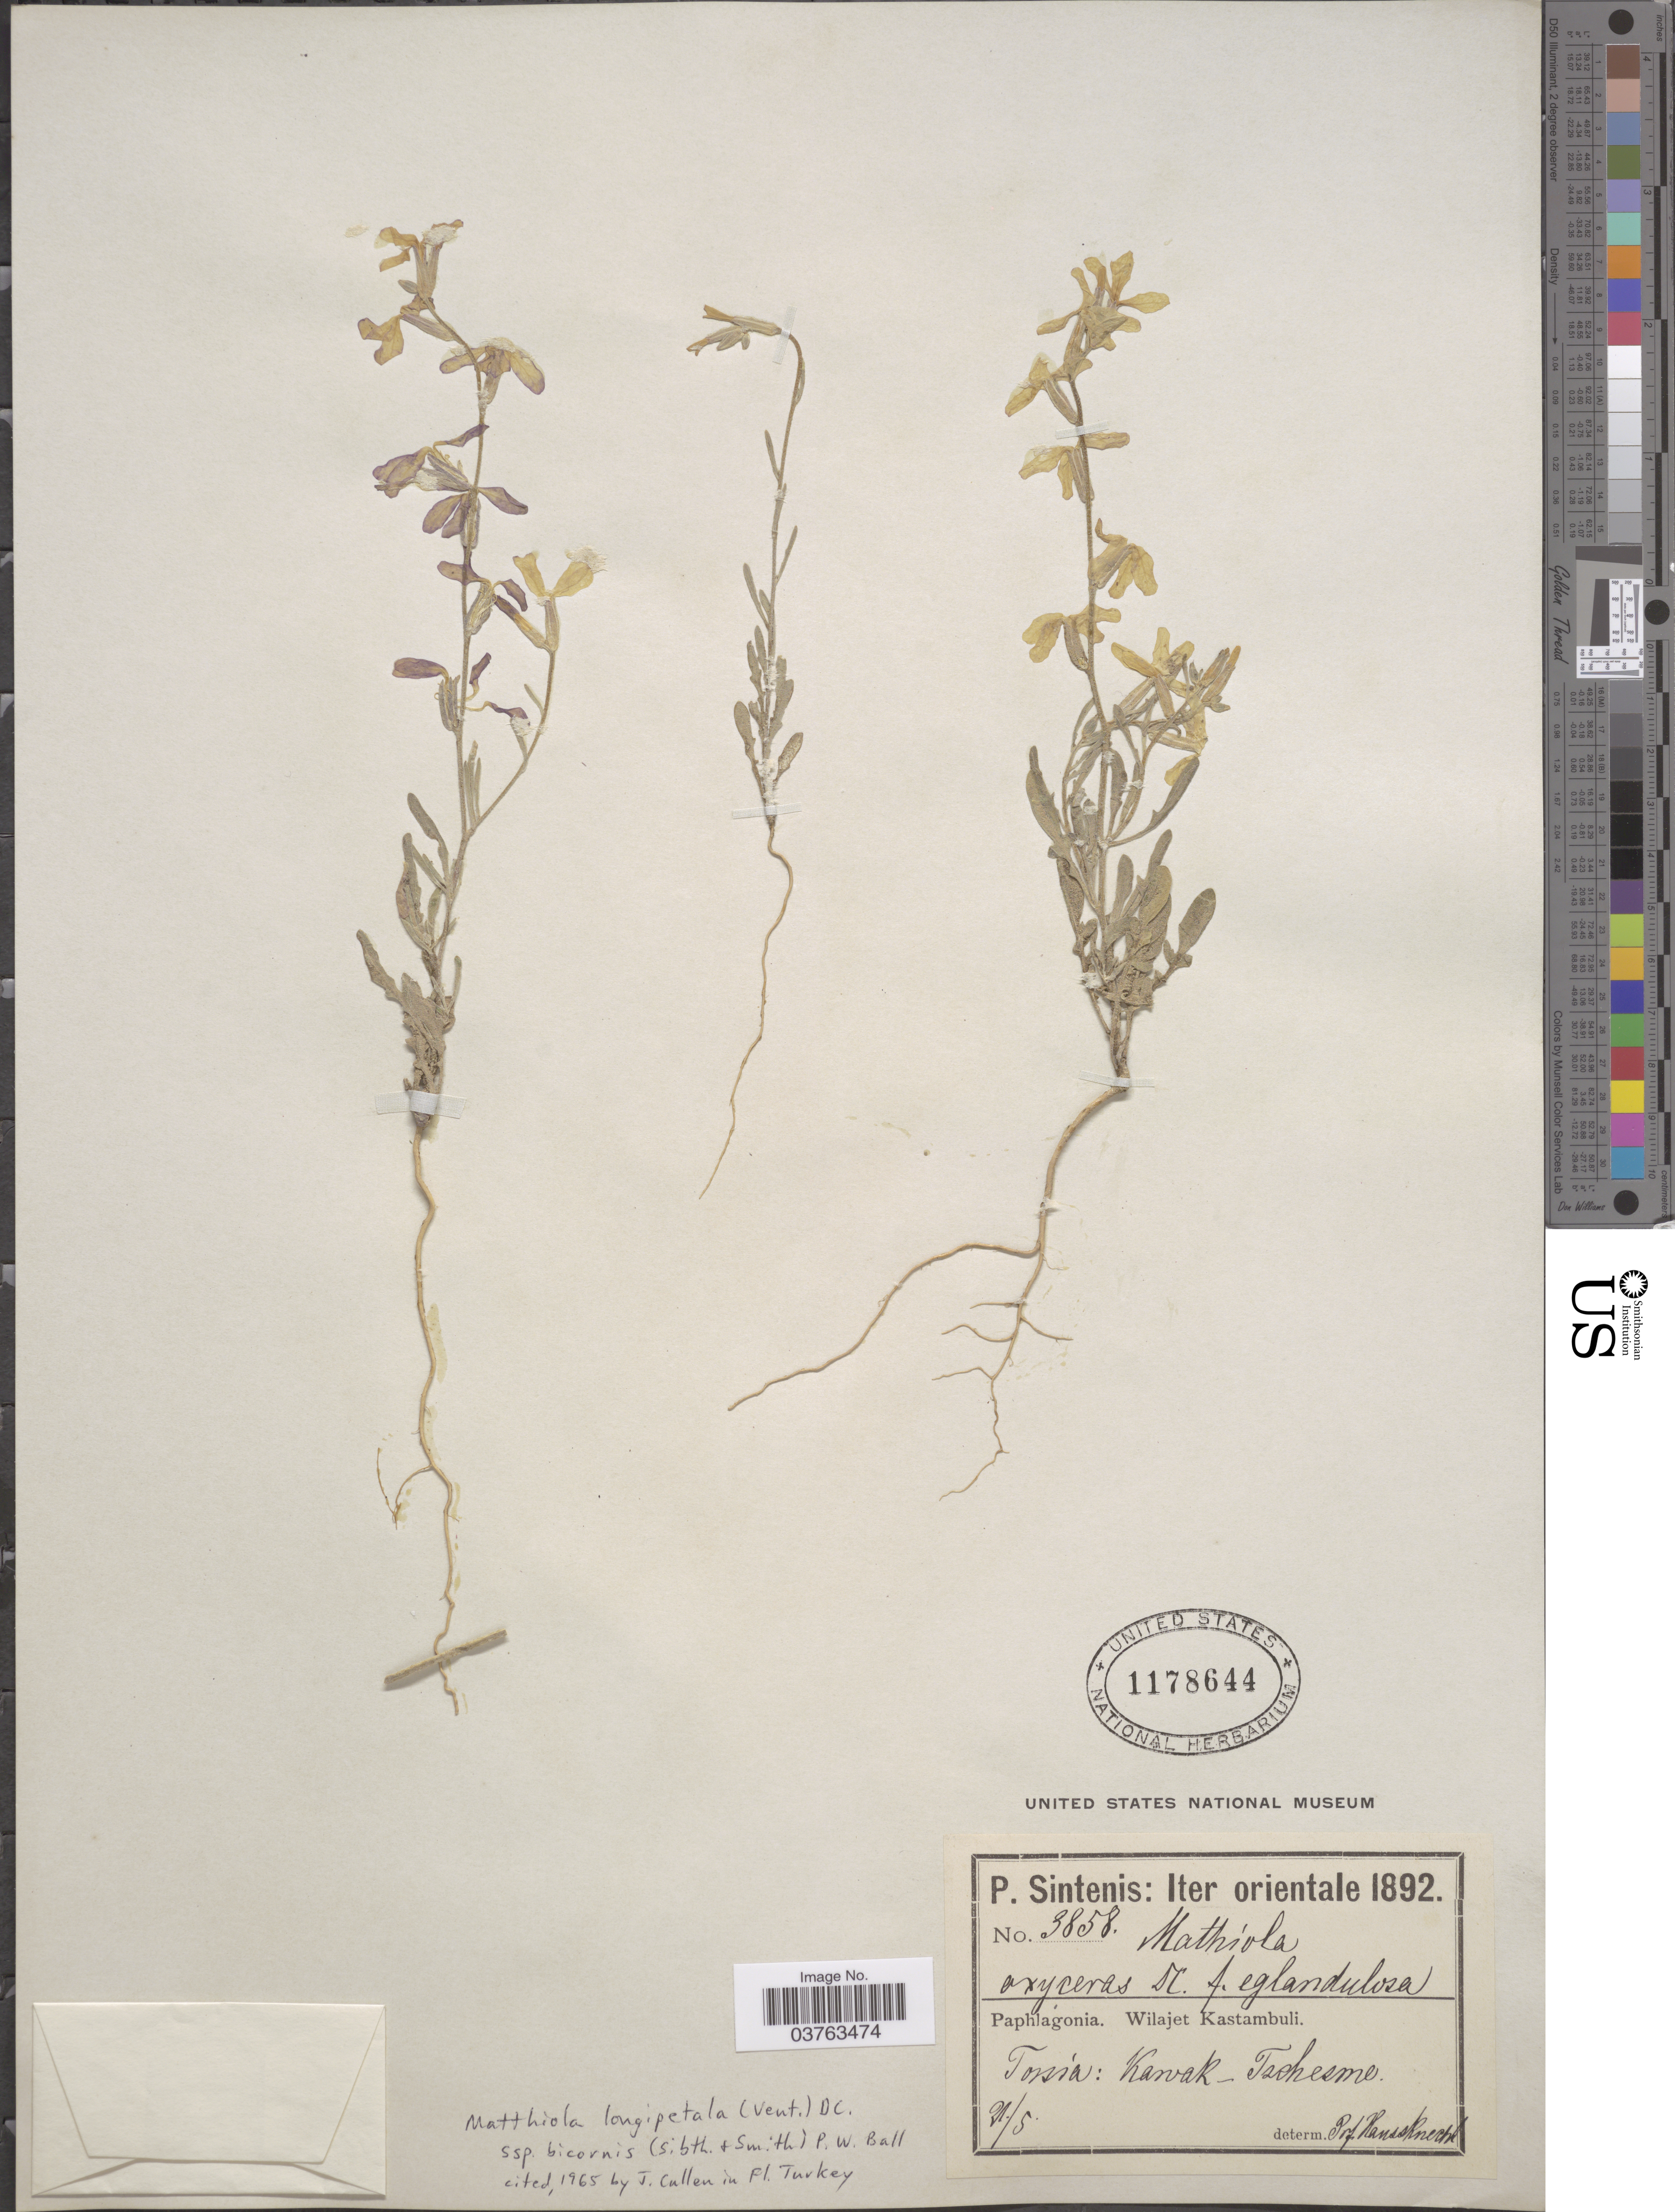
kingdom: Plantae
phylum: Tracheophyta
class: Magnoliopsida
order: Brassicales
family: Brassicaceae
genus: Matthiola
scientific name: Matthiola longipetala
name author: (Vent.) DC.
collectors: P. Sintenis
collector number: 3858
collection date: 1892-05-21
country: Turkey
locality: Iter orientale. Paphlagonia. Wilajet Kastambuli. Tossia: Kanak- Tsehesme.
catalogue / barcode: US 1178644